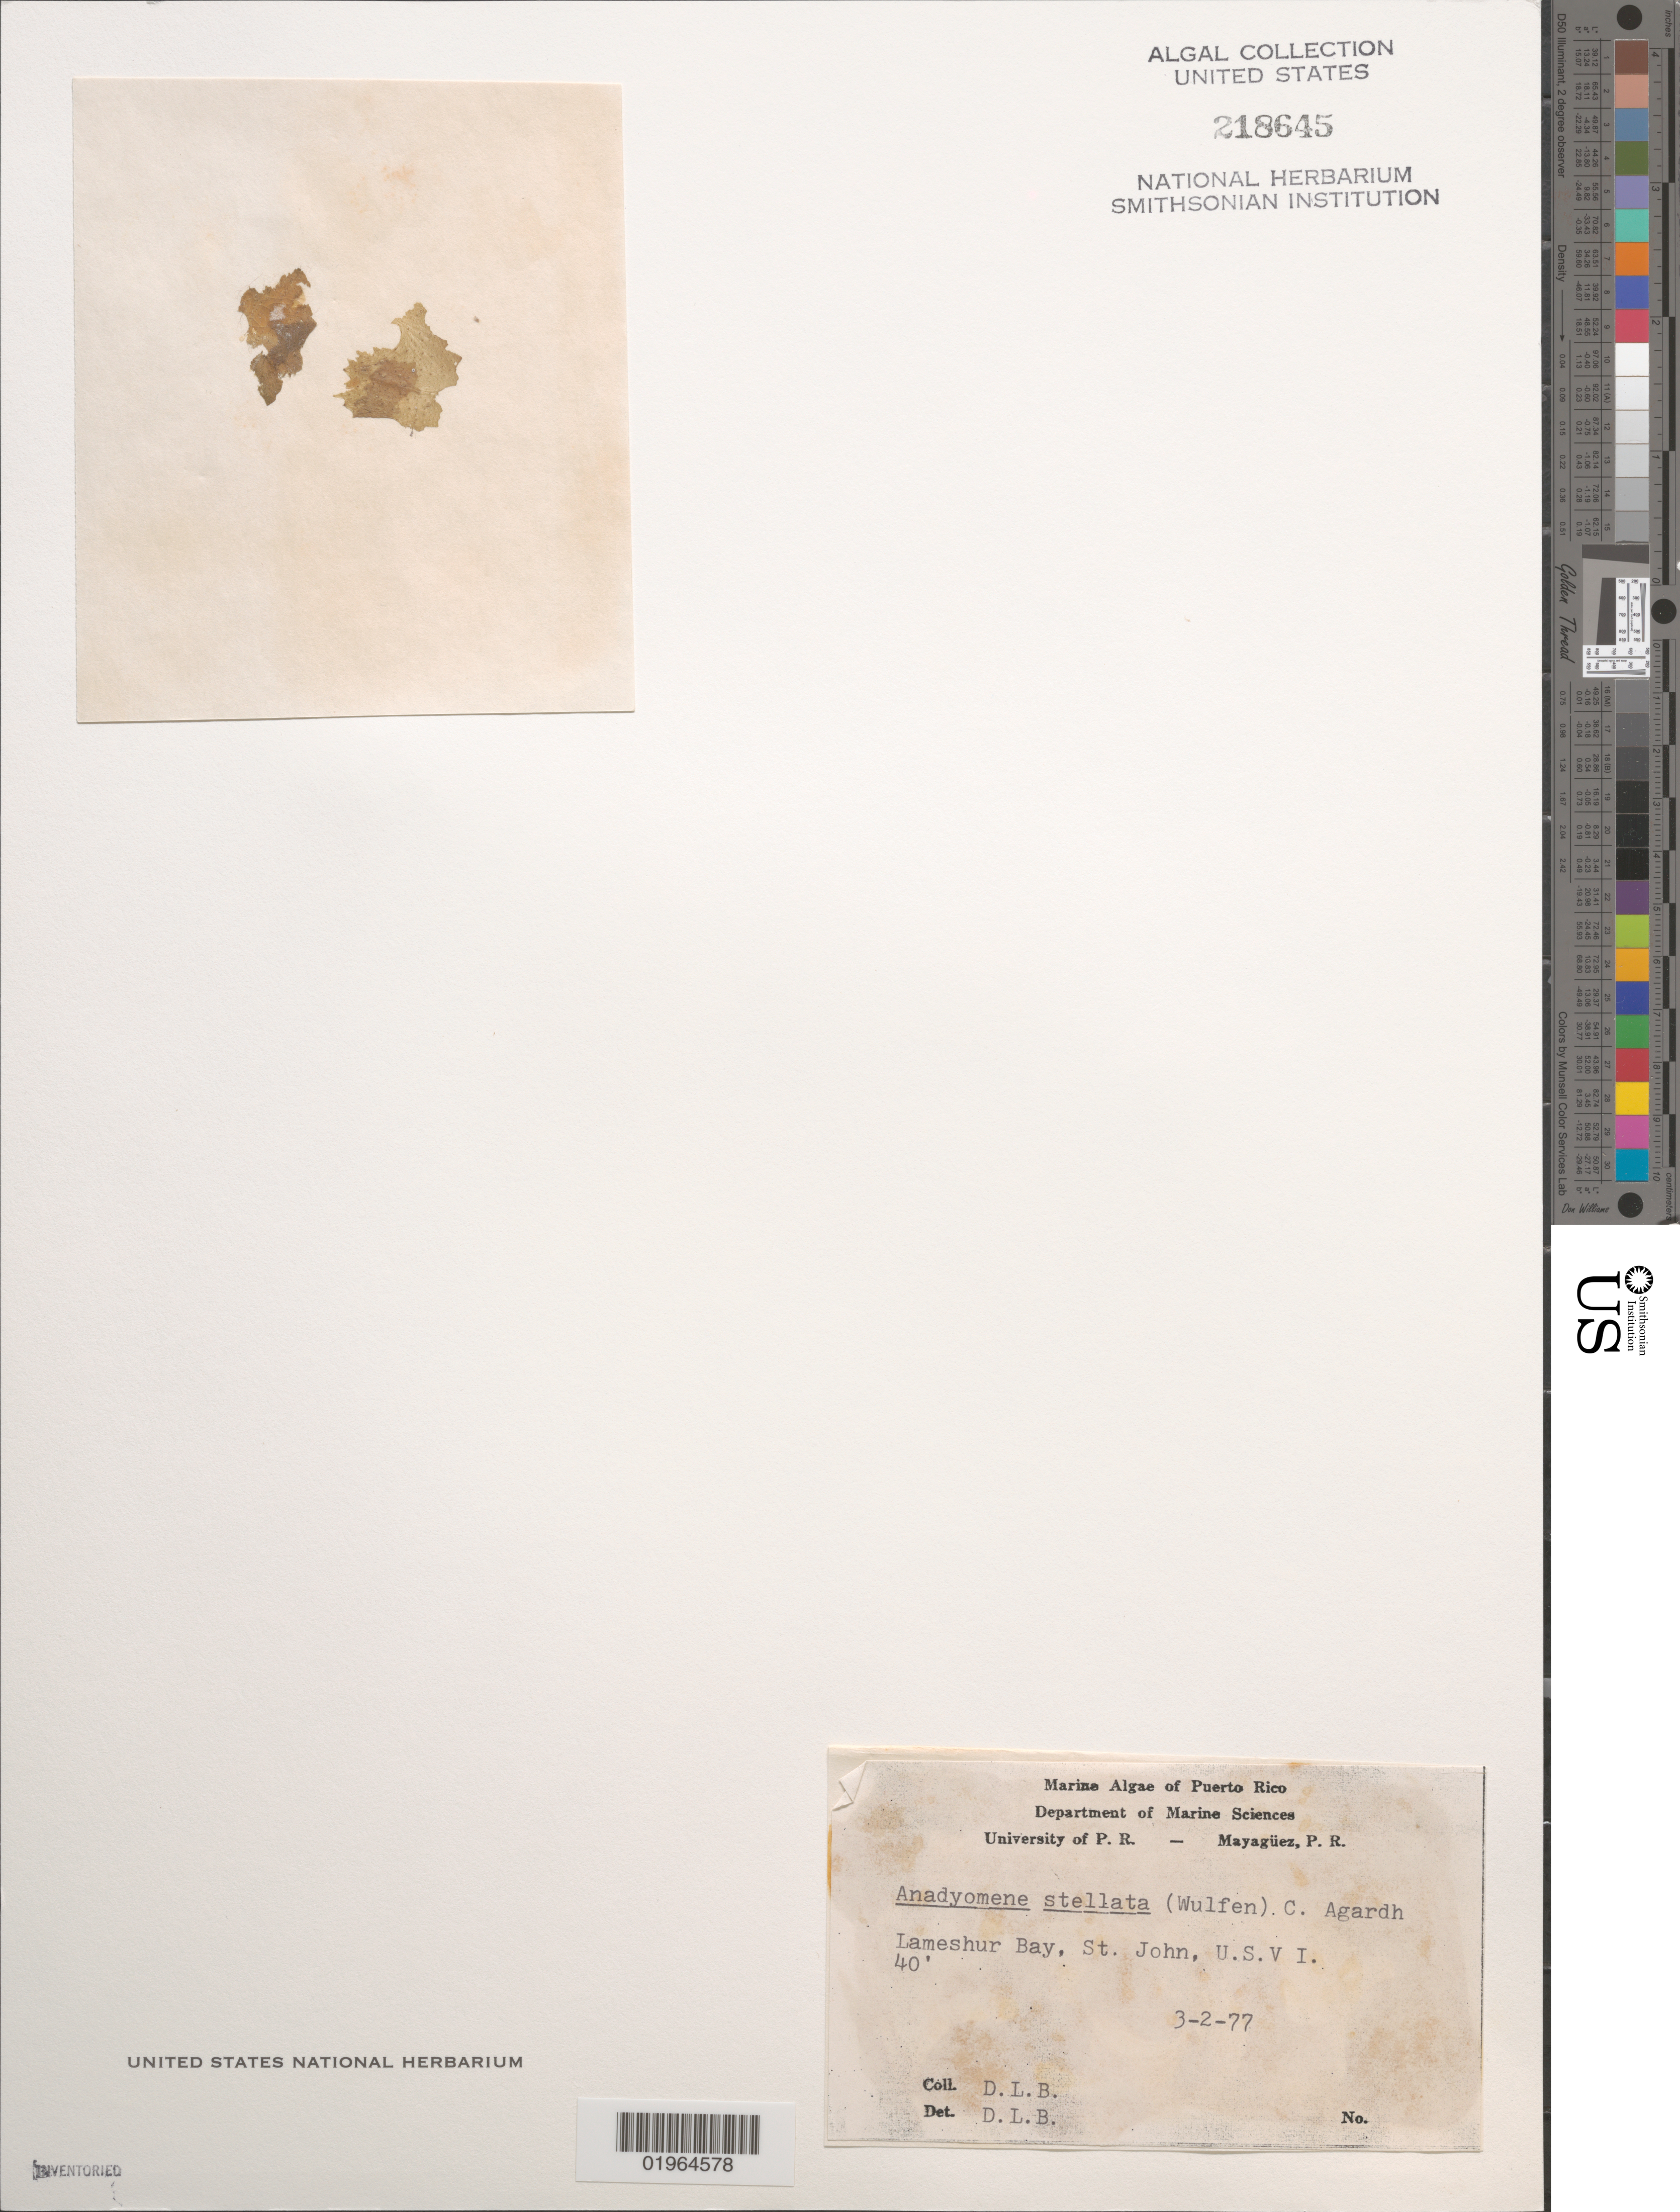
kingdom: Plantae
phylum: Chlorophyta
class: Ulvophyceae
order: Cladophorales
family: Anadyomenaceae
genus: Anadyomene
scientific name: Anadyomene stellata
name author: (Wulfen) C. Agardh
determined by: Ballantine, D. L.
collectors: D.L. Ballantine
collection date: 1977-02-03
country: U.S. Virgin Islands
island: Saint John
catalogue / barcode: US 218645